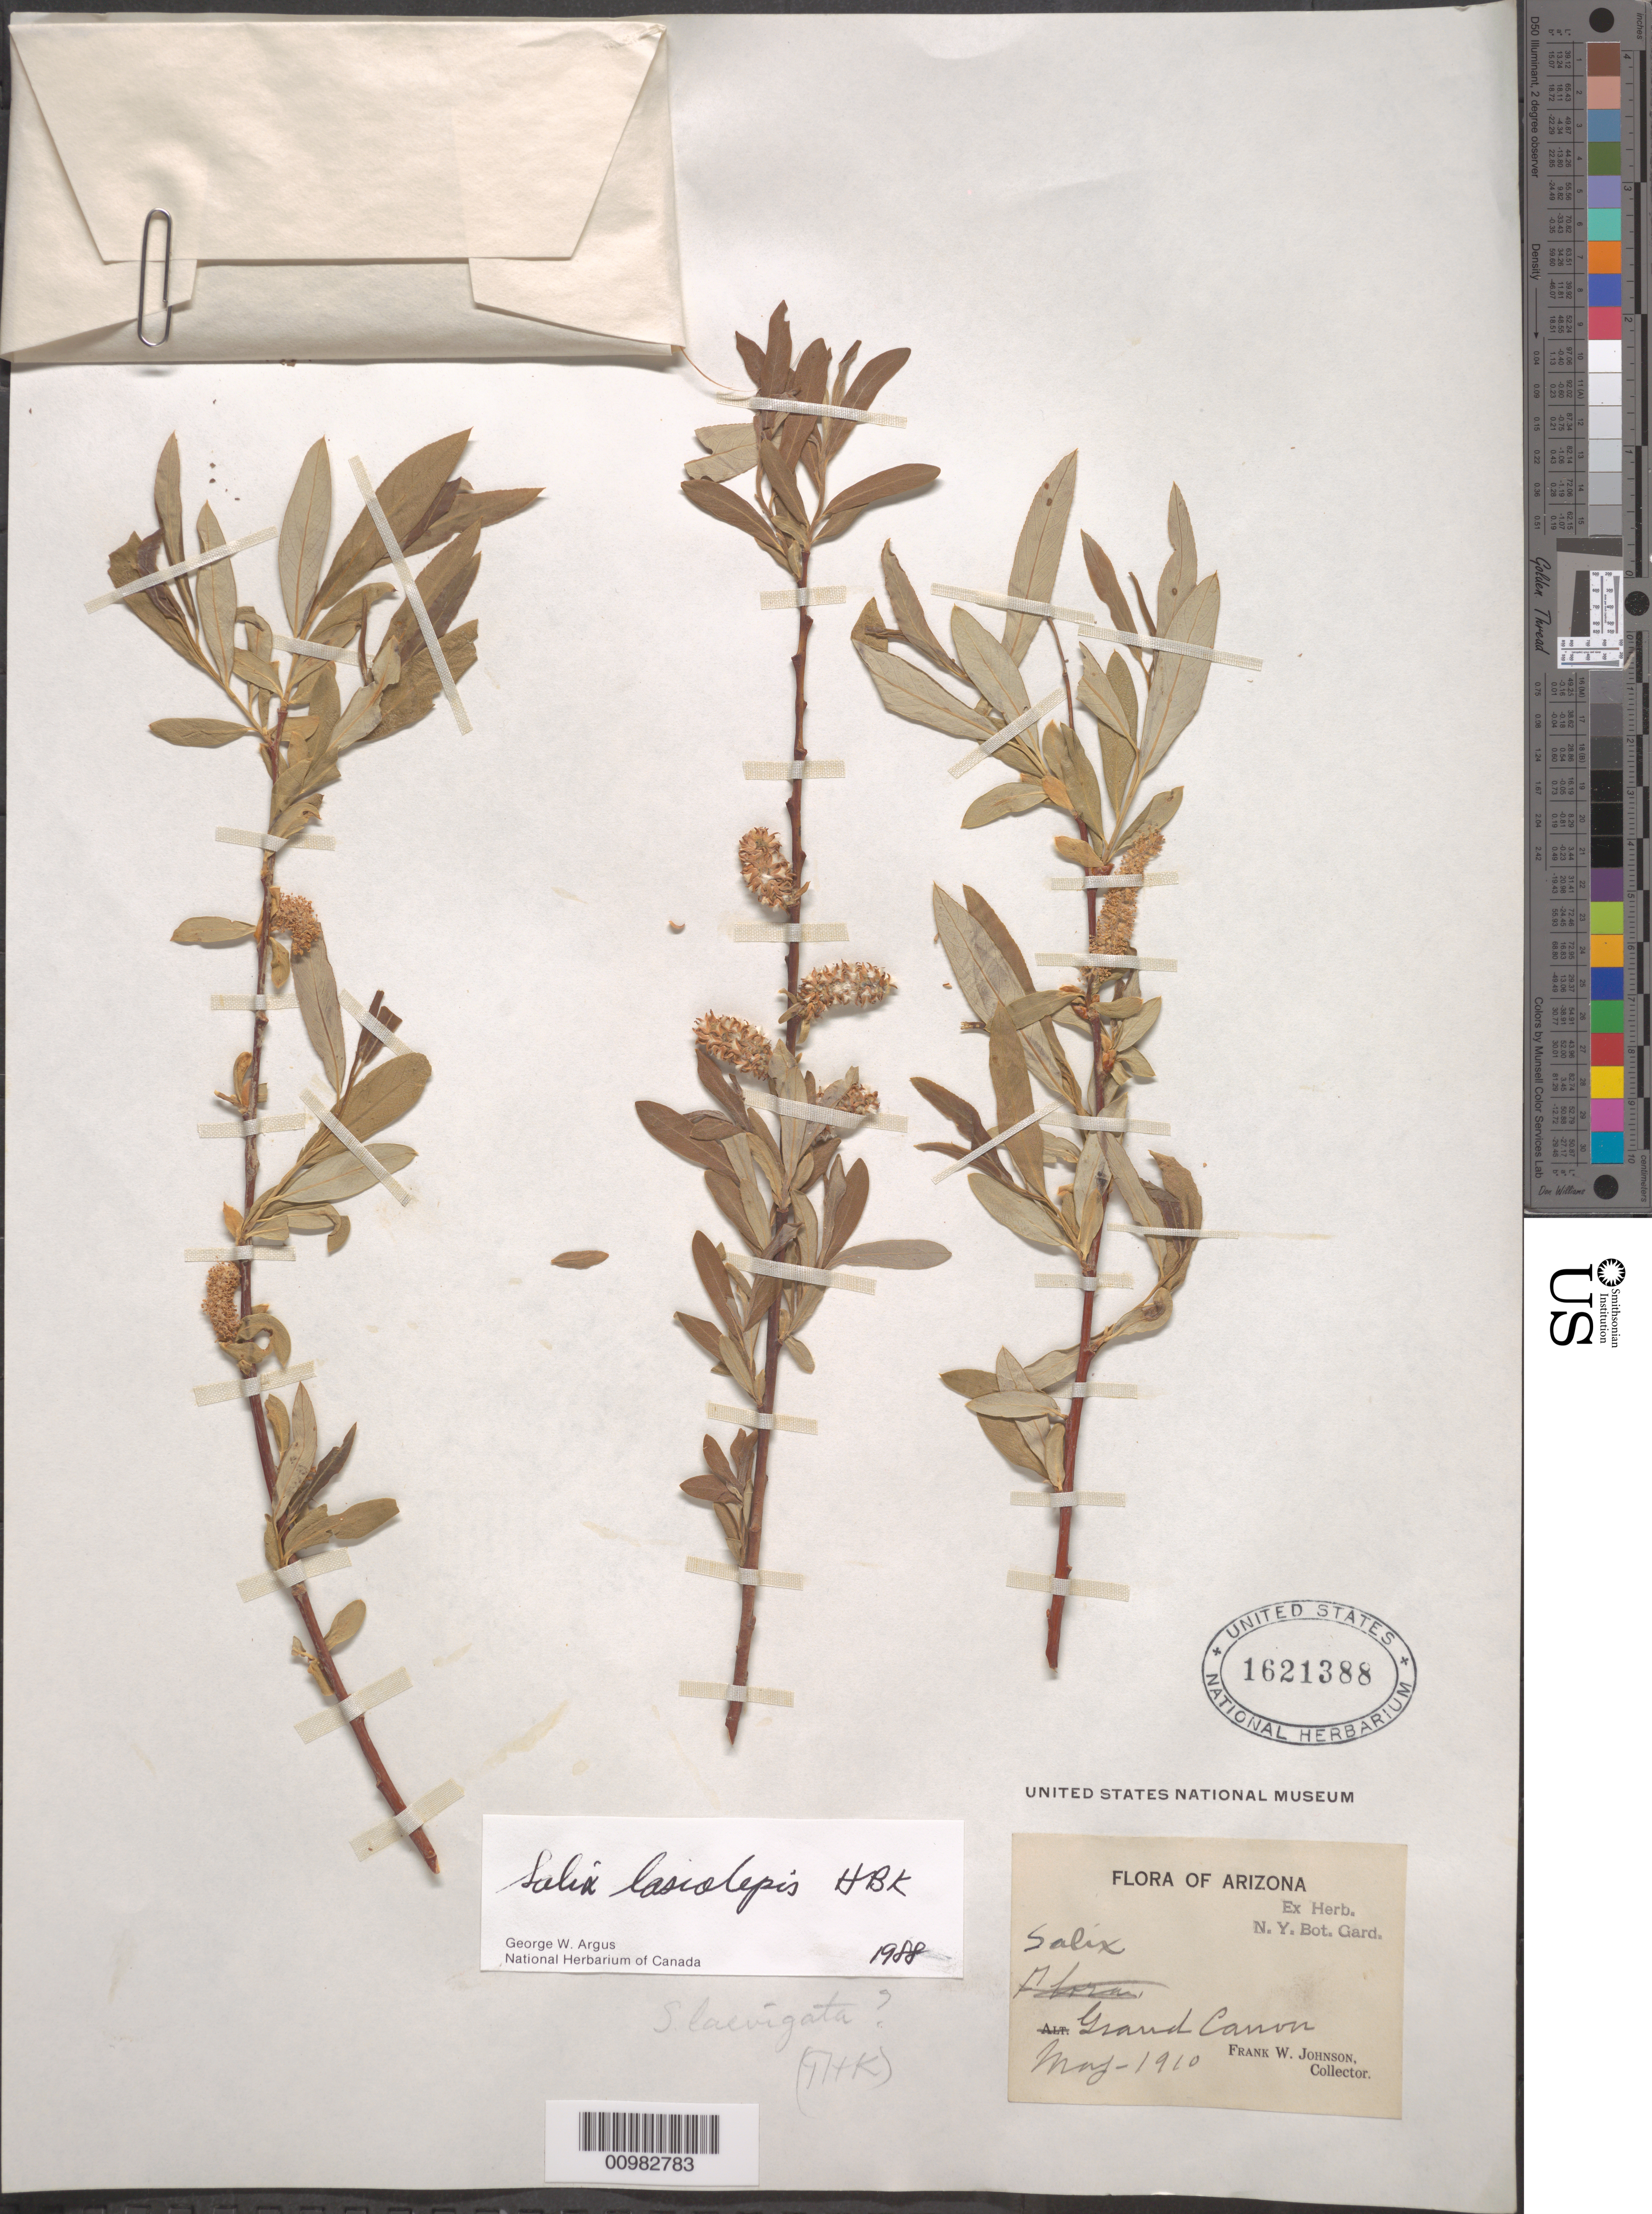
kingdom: Plantae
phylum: Tracheophyta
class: Magnoliopsida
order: Malpighiales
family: Salicaceae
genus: Salix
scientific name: Salix lasiolepis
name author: Benth.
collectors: F. W. Johnson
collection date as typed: May 1910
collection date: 1910-05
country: United States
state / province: Arizona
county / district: Graham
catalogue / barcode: US 1621388